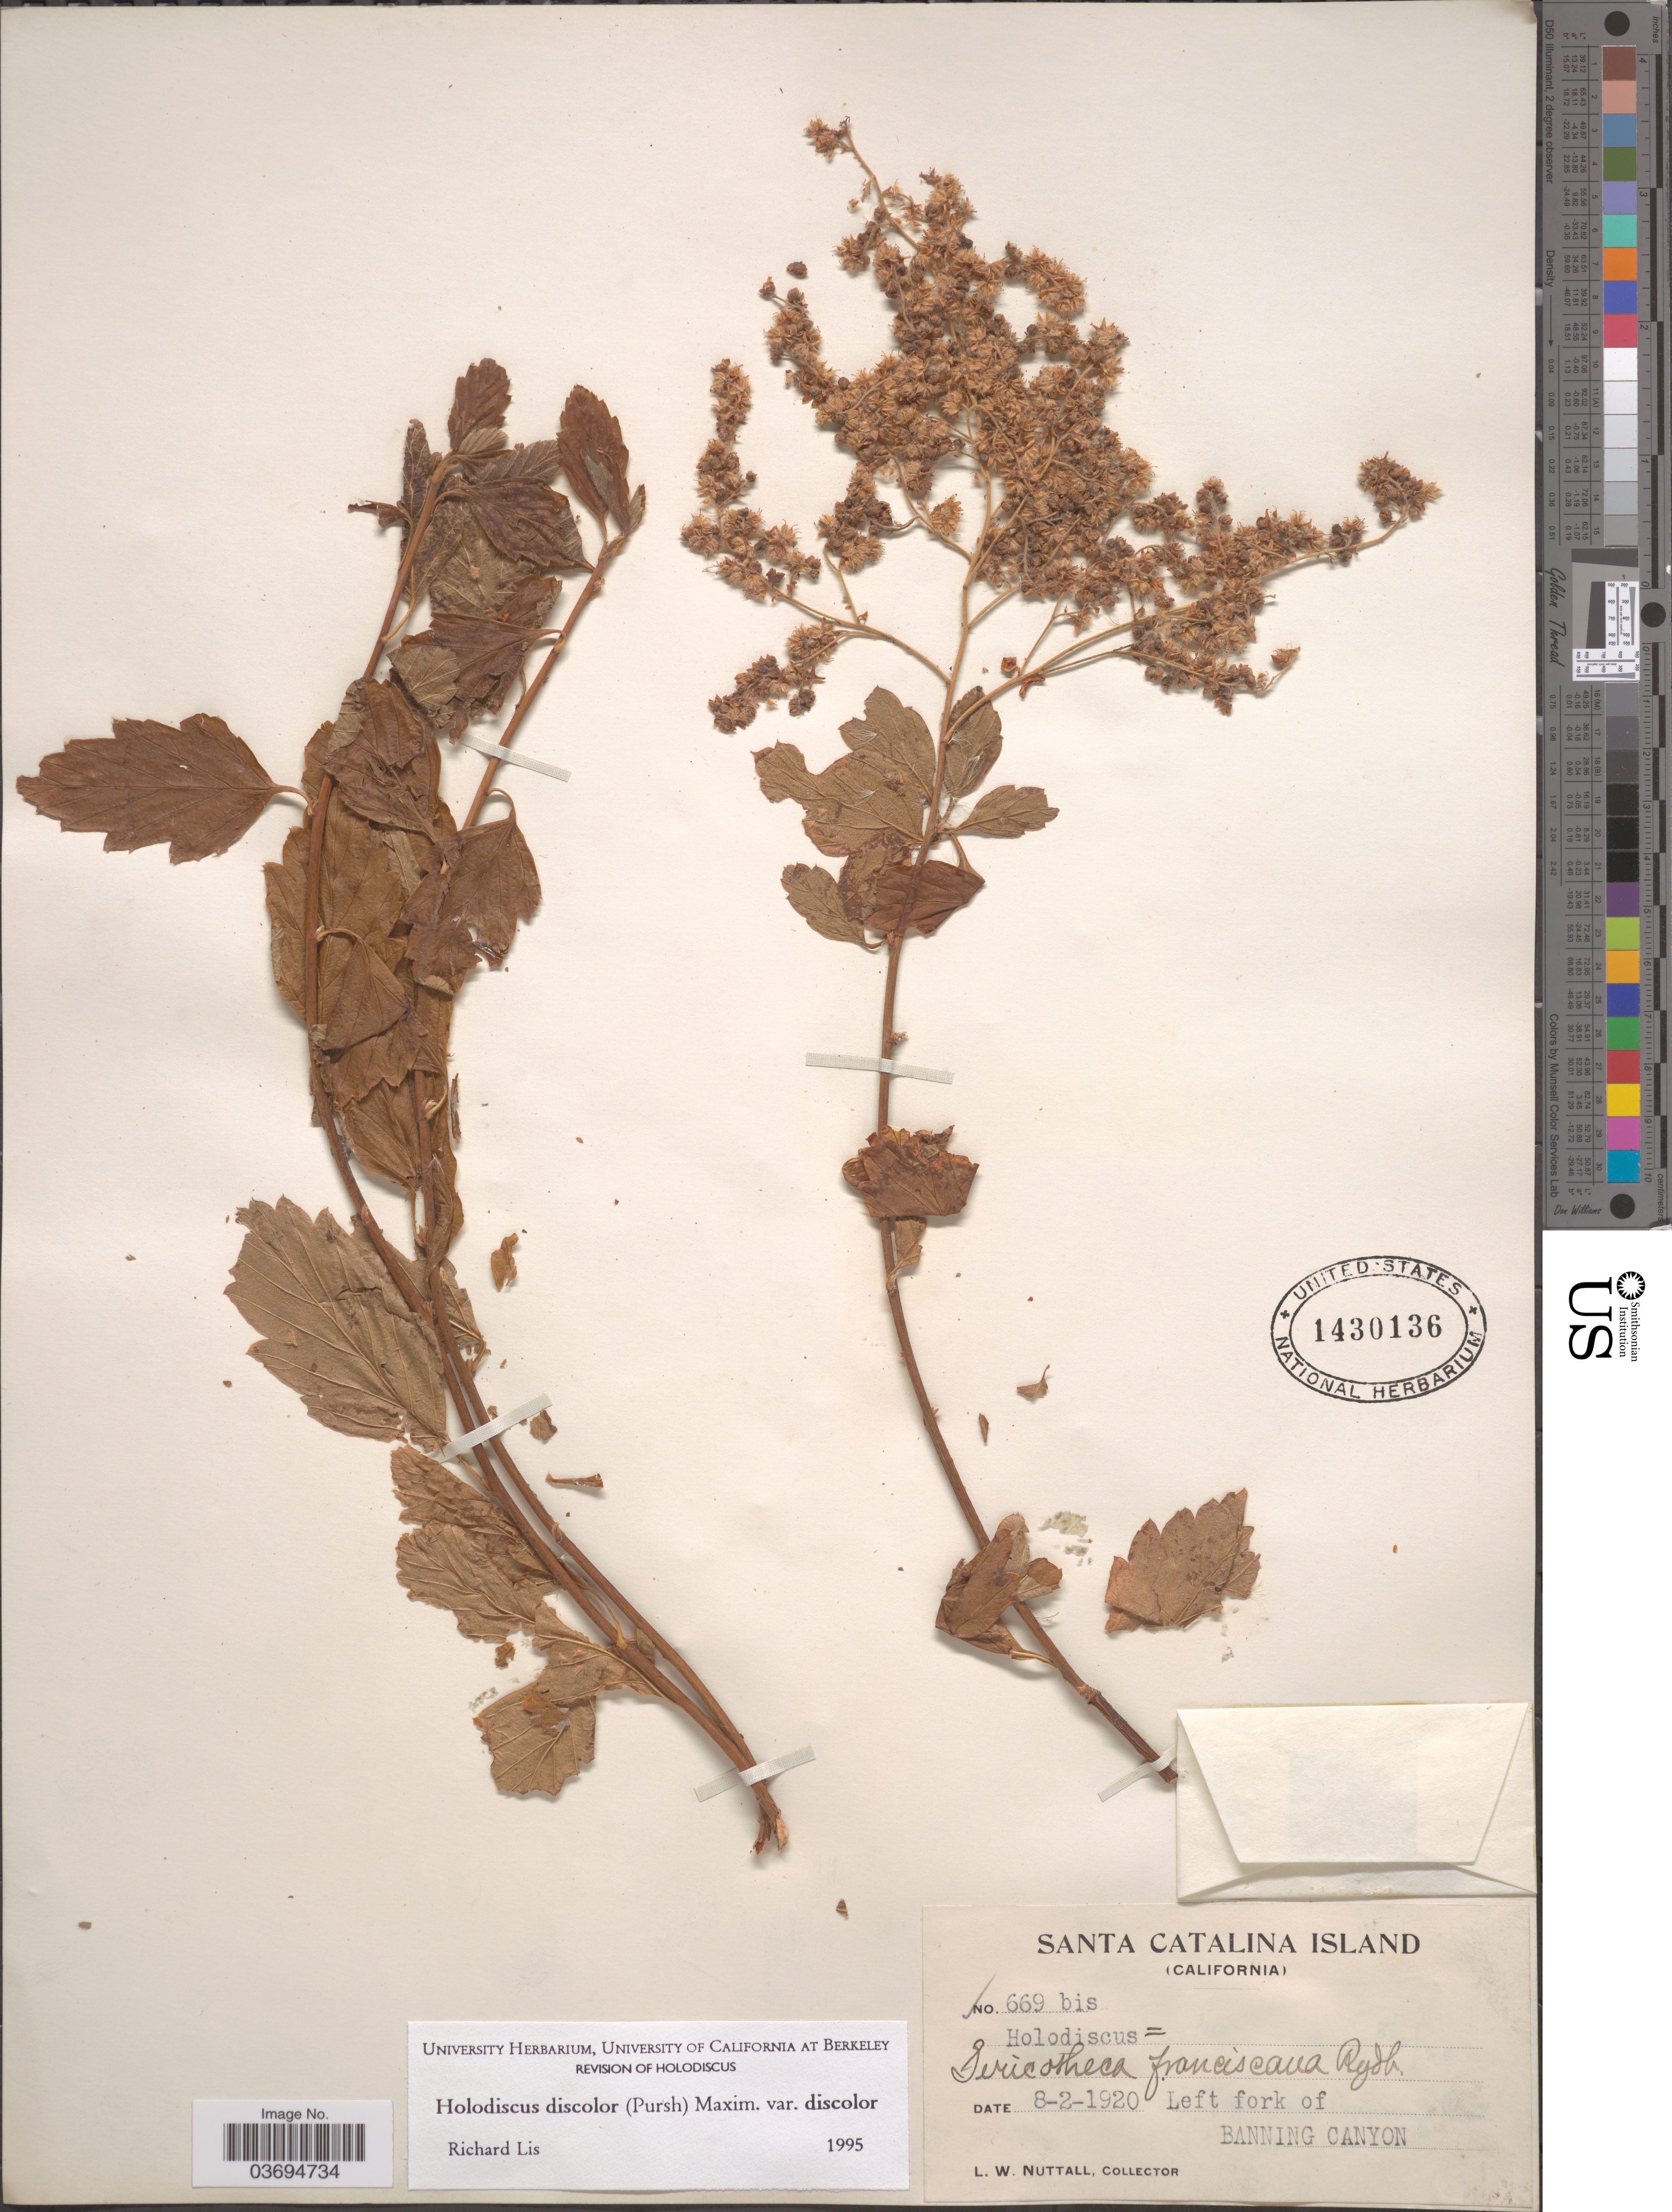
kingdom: Plantae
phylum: Tracheophyta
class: Magnoliopsida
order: Rosales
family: Rosaceae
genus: Holodiscus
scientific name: Holodiscus discolor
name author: (Pursh) Maxim.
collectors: L. W. Nuttall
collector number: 669bis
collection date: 1920-08-02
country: United States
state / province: California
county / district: Los Angeles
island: Santa Catalina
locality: Santa Catalina Island. Left fork of Banning Canyon.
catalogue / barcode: US 1430136